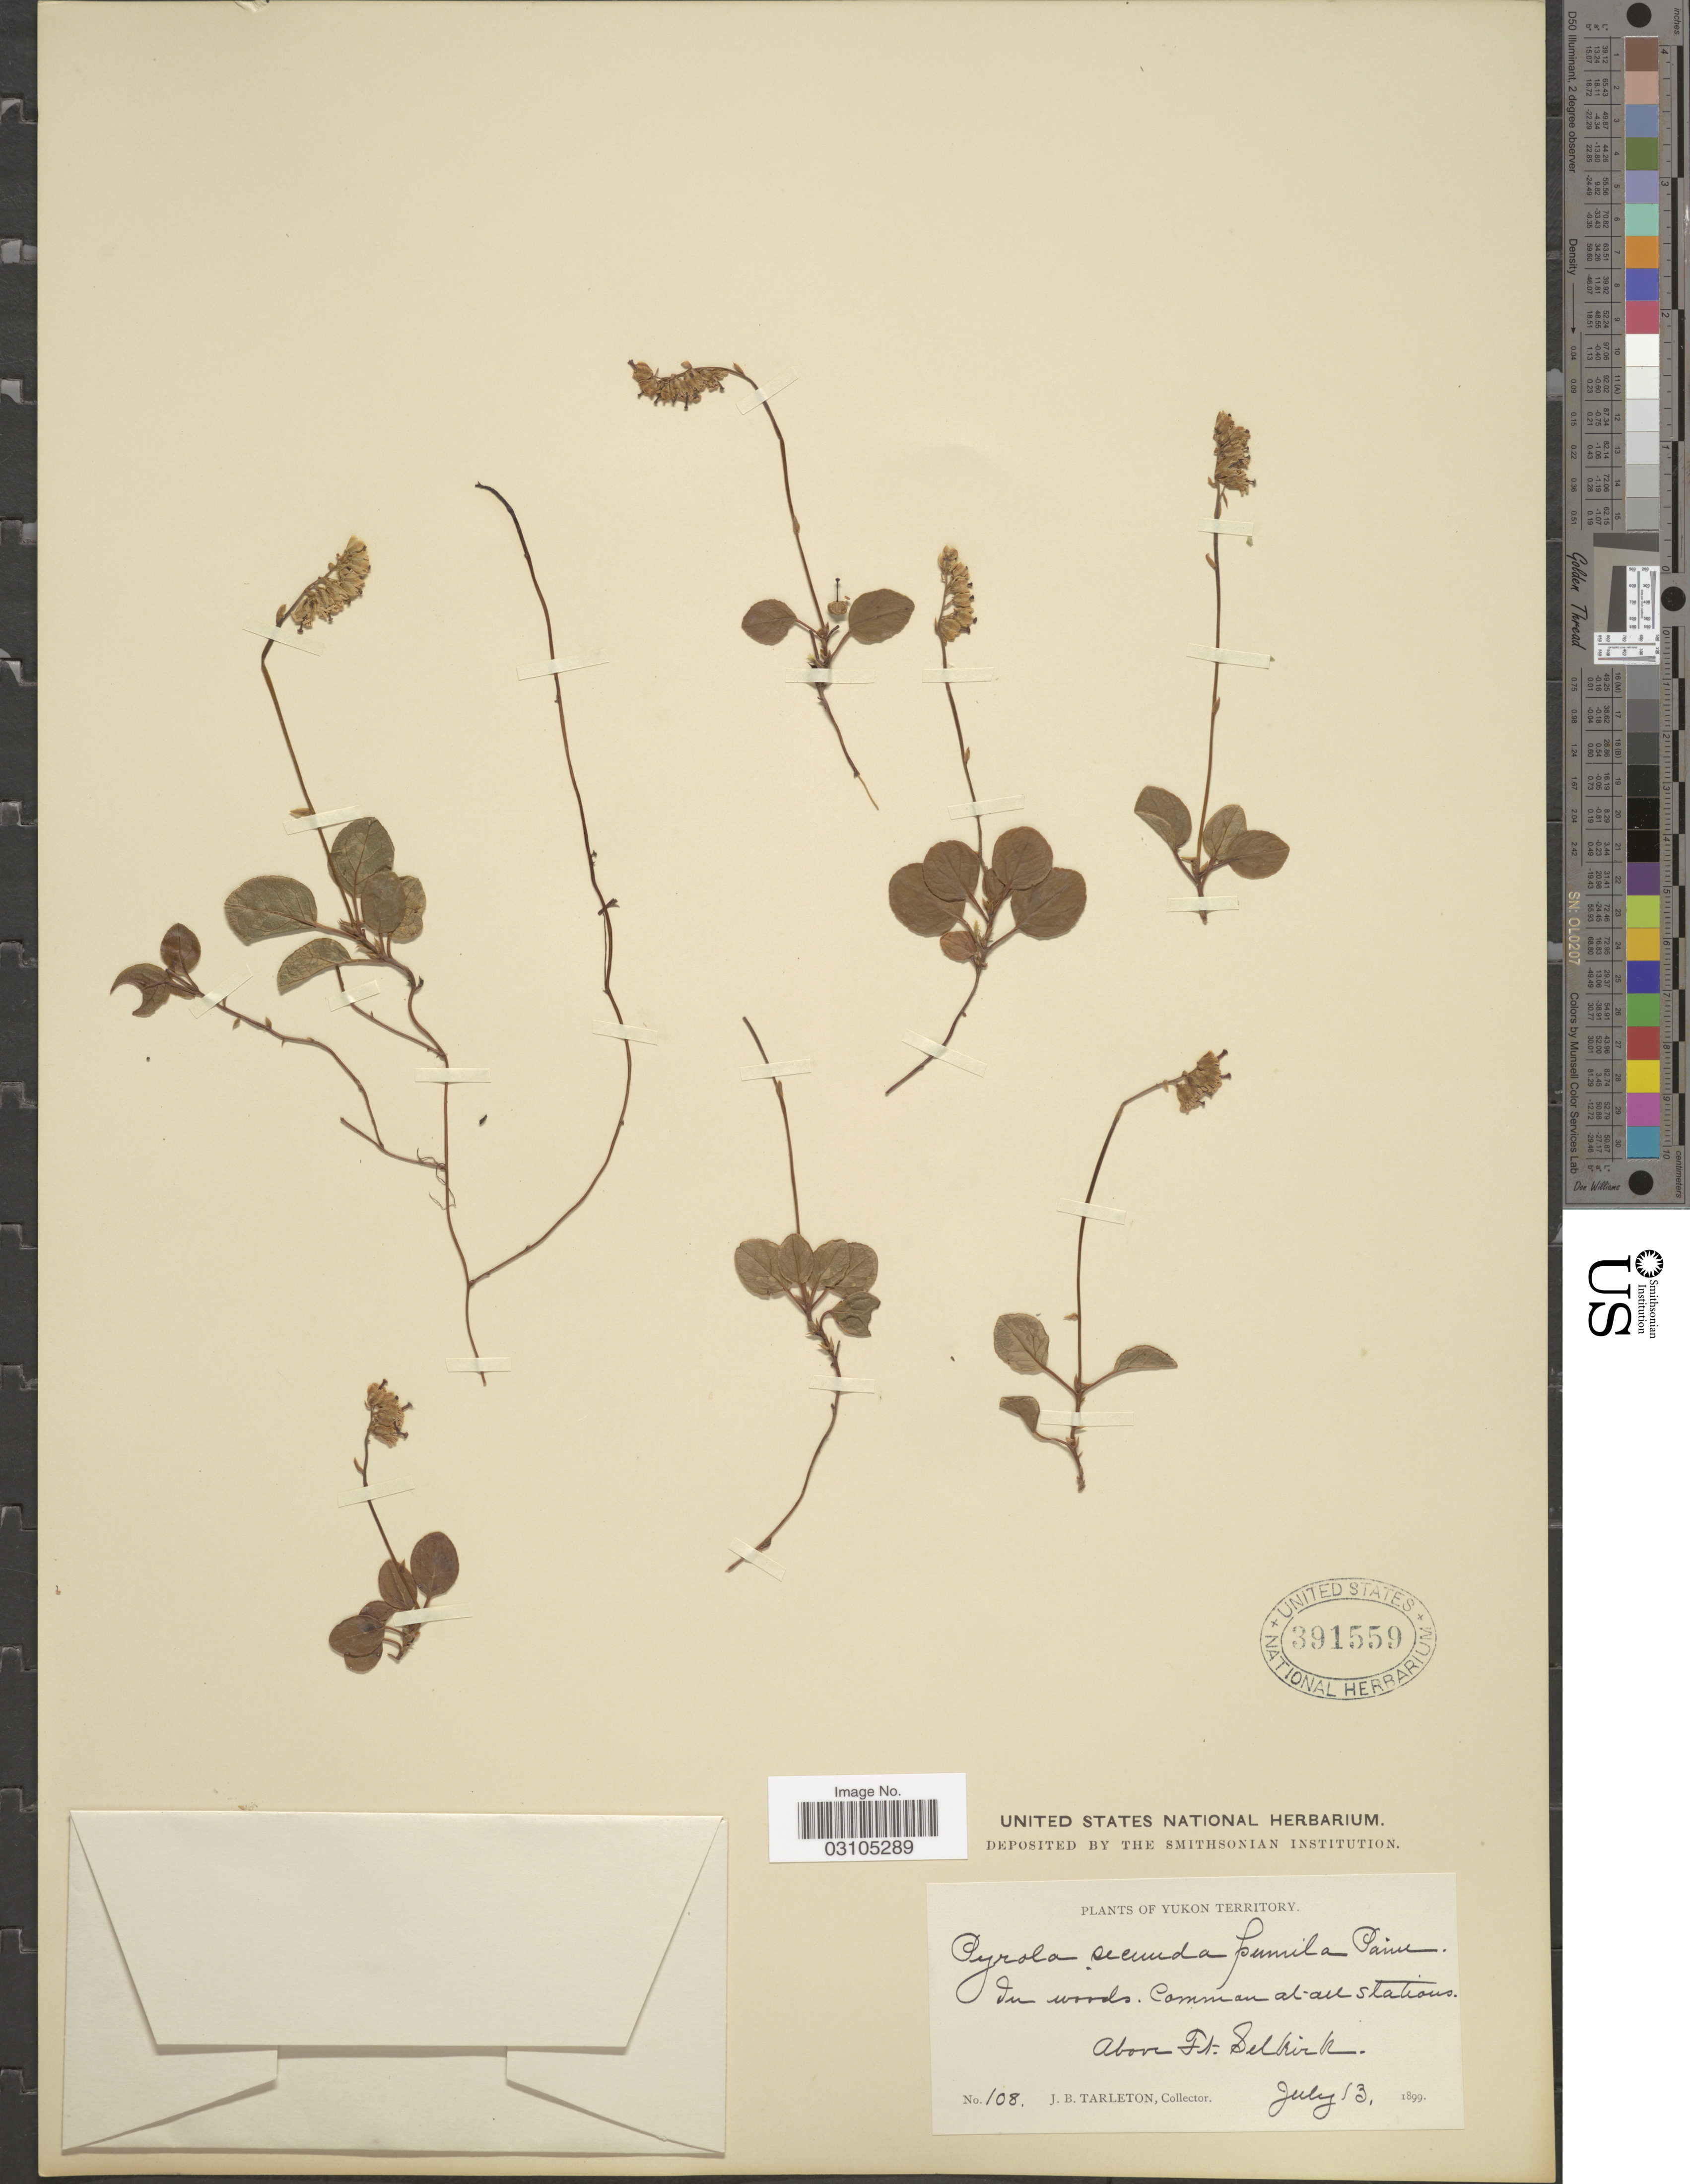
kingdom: Plantae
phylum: Tracheophyta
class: Magnoliopsida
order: Ericales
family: Ericaceae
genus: Orthilia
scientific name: Orthilia secunda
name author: (L.) House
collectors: J. Tarleton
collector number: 108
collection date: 1899-07-13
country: Canada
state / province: Yukon Territory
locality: Above Ft. Selkirk.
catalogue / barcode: US 391559